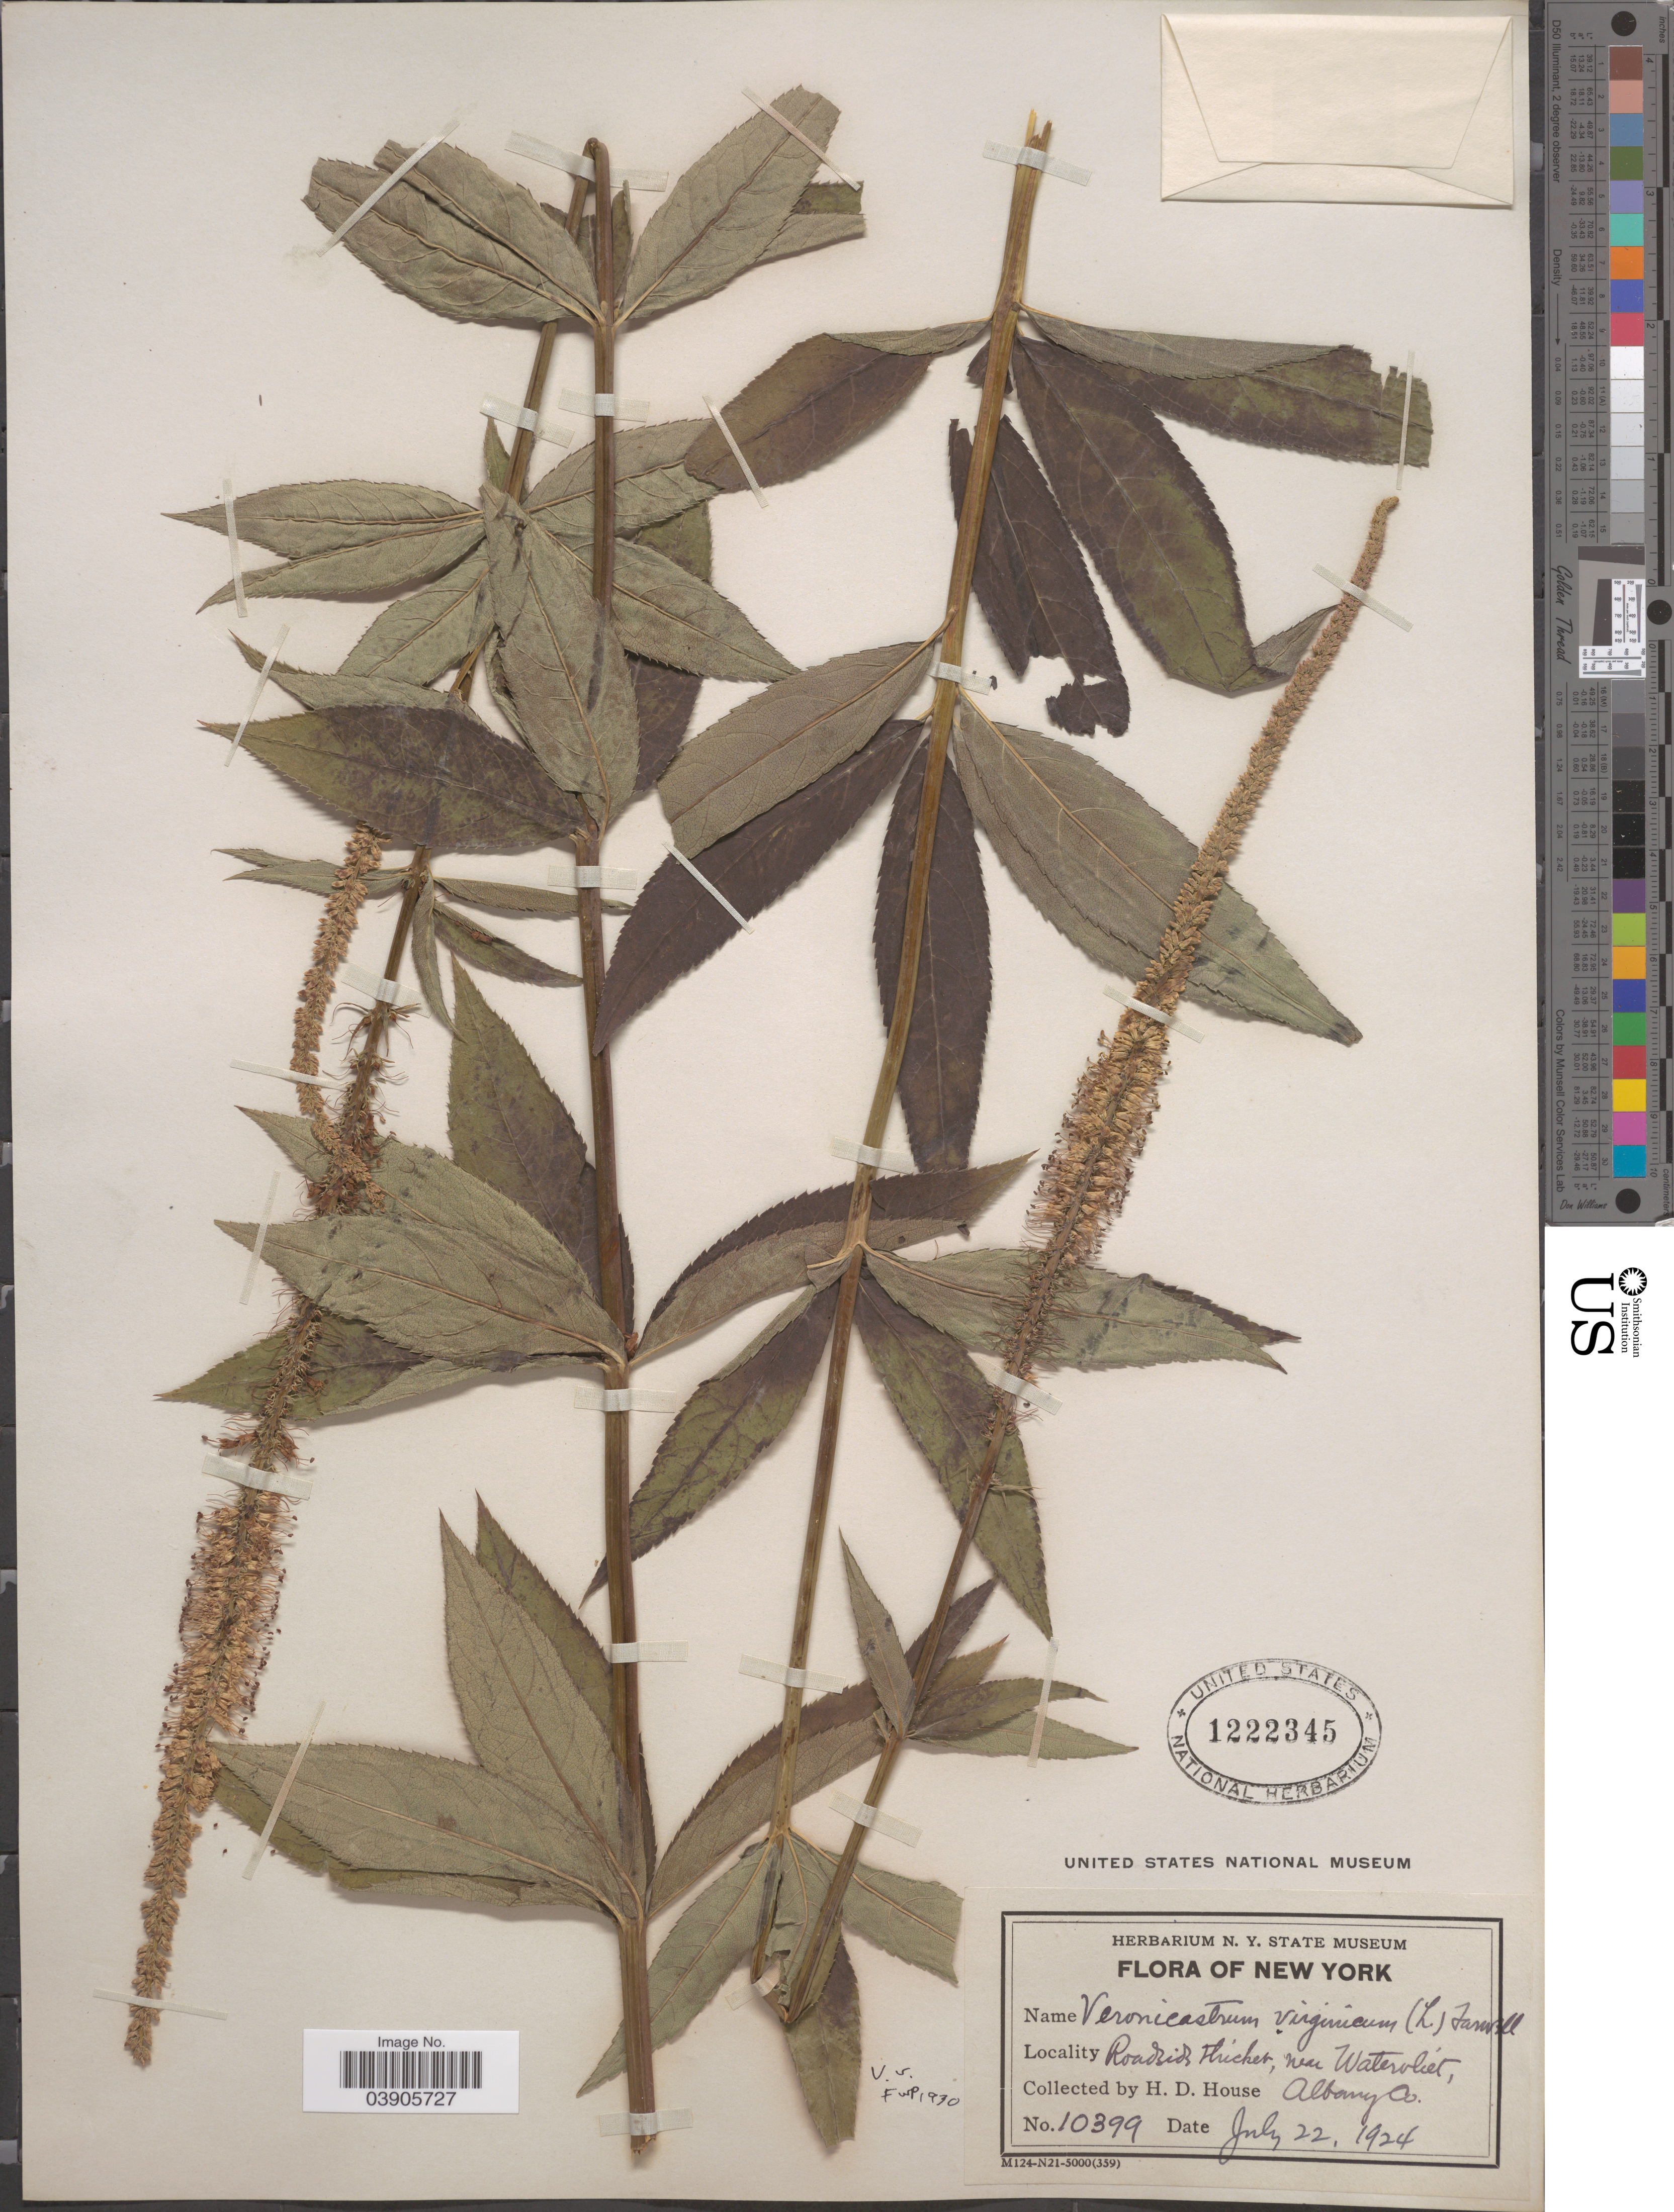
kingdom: Plantae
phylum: Tracheophyta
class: Magnoliopsida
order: Lamiales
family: Plantaginaceae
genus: Veronicastrum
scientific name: Veronicastrum virginicum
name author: (L.) Farw.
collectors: H. D. House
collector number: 10399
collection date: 1924-07-22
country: United States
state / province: New York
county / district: Albany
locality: Roadside thicket, near Watervliet, Albany Co.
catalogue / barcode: US 1222345